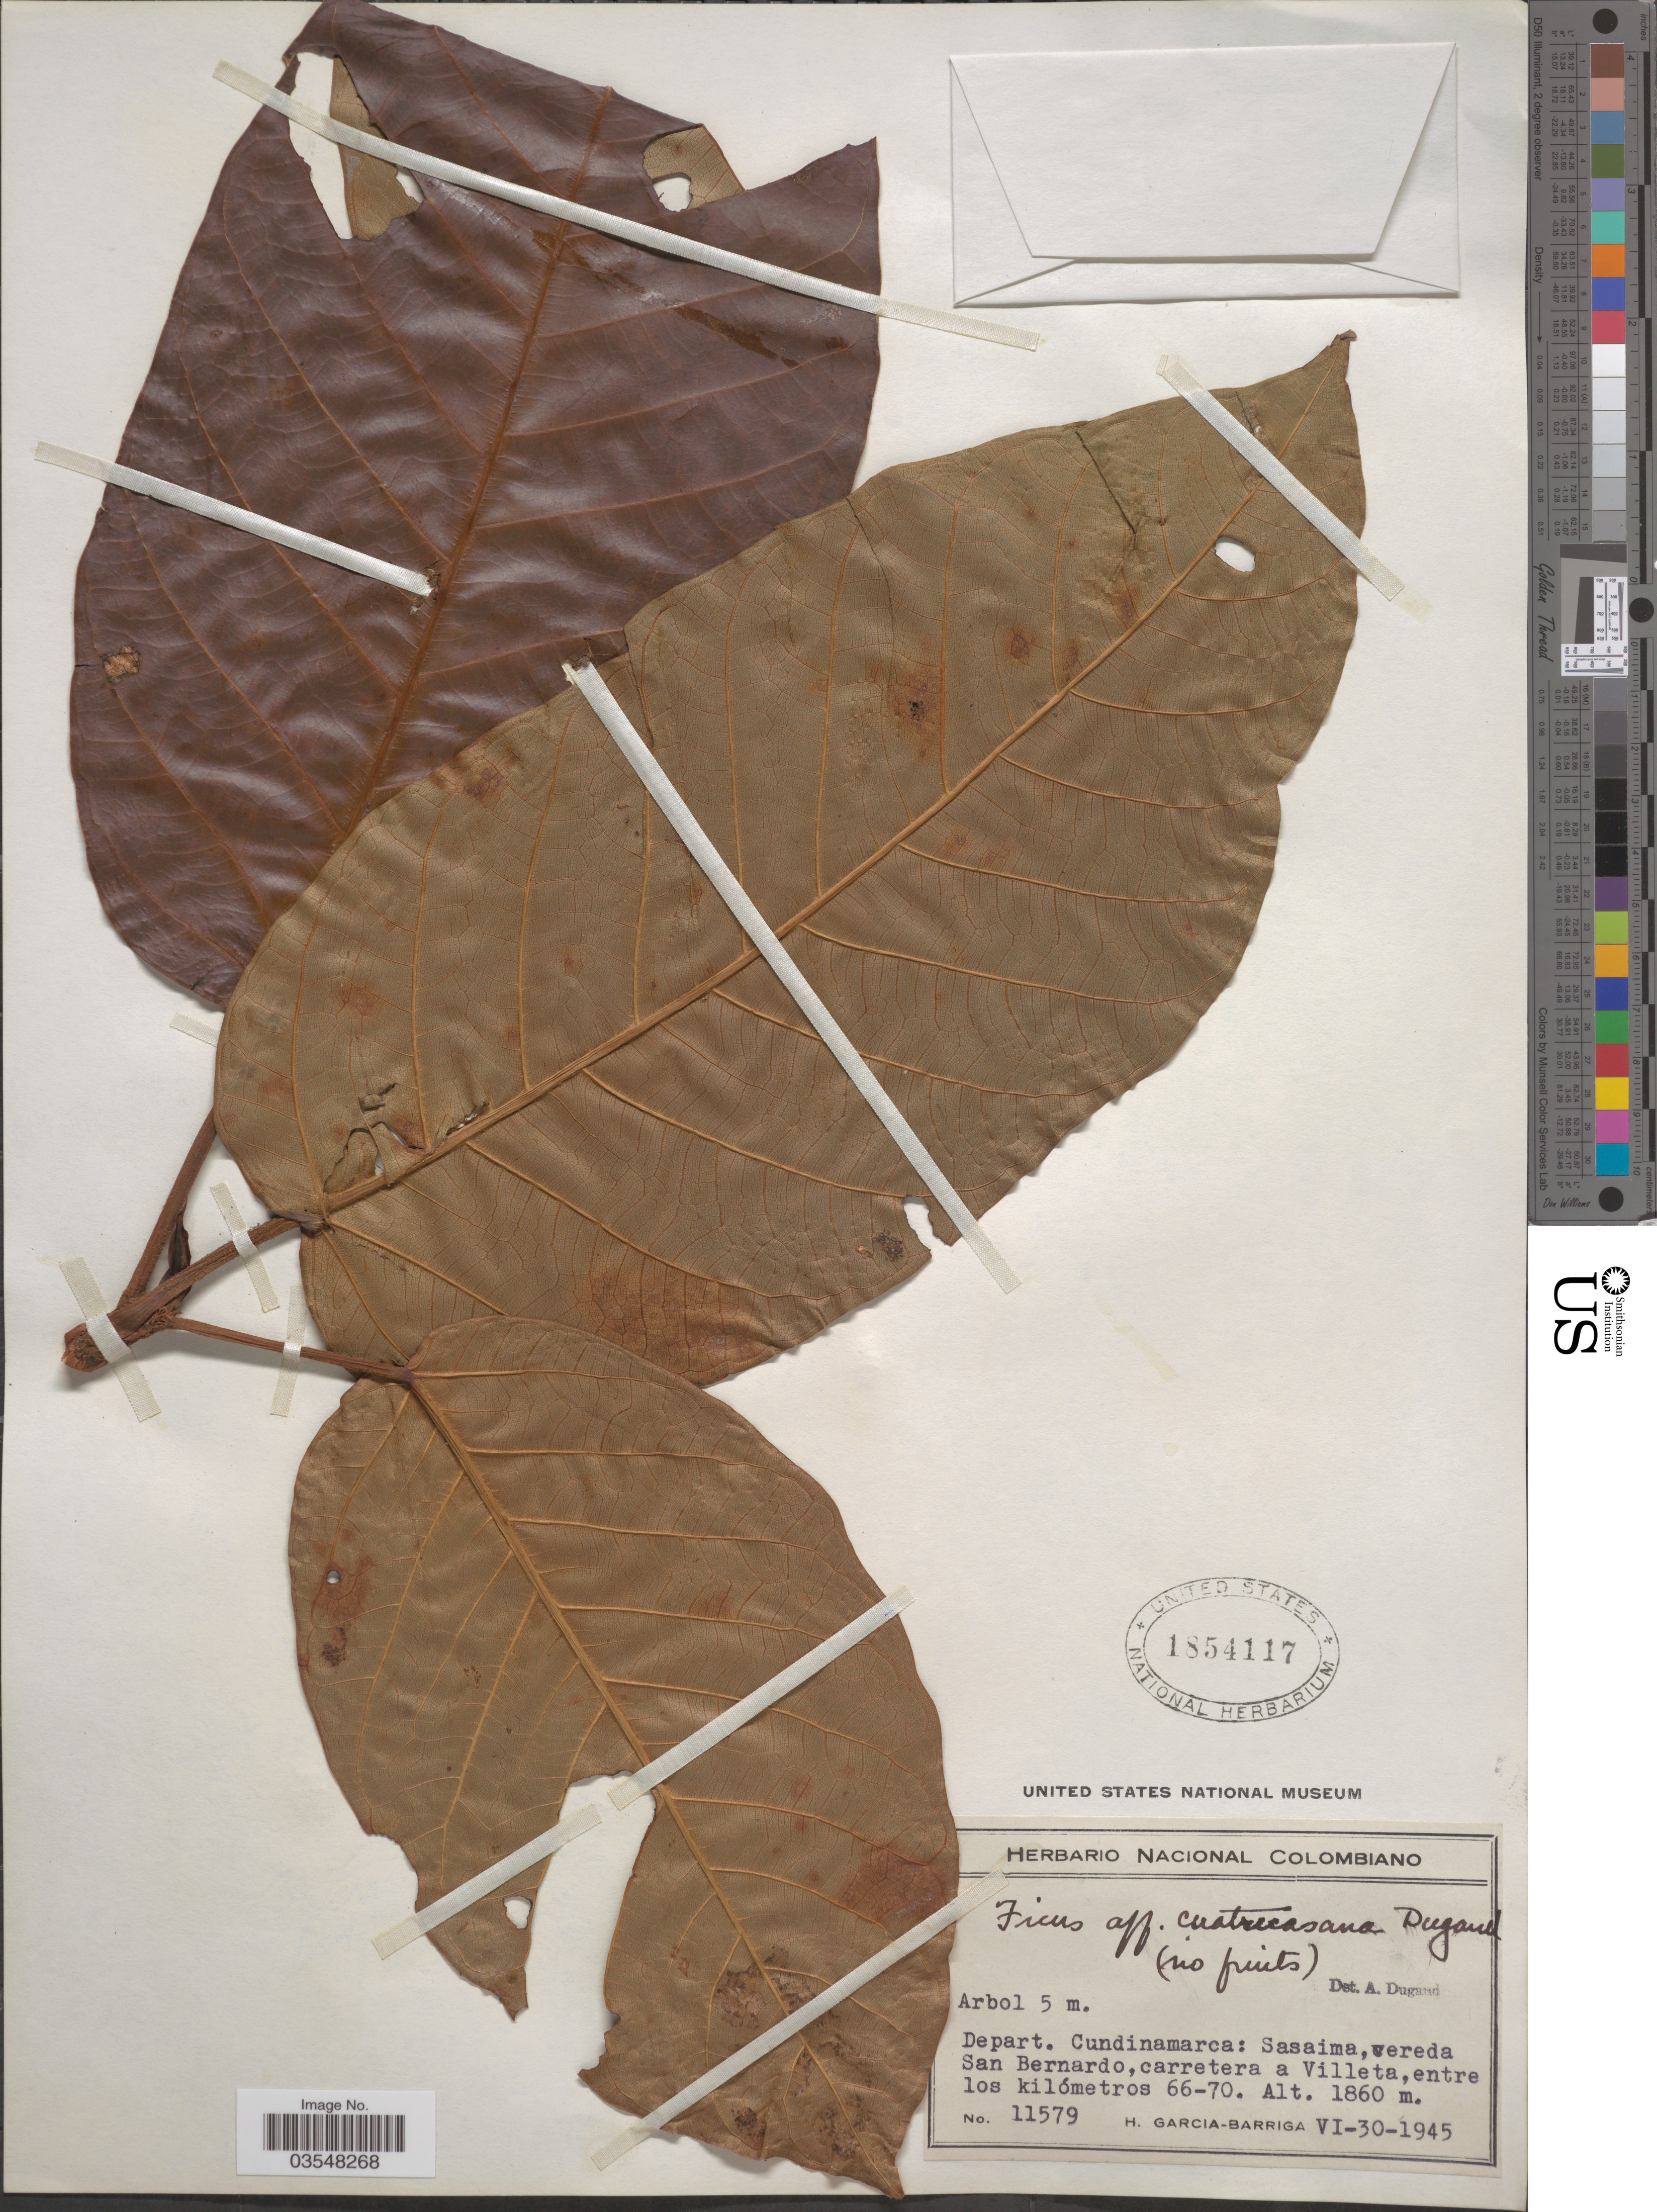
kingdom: Plantae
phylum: Tracheophyta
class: Magnoliopsida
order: Rosales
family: Moraceae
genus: Ficus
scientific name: Ficus cuatrecasasiana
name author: Dugand G.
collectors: H. García Barriga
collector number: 11579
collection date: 1945-06-30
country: Colombia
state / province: Cundinamarca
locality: Depart. Cundinamarca: Sasaima, vereda San Bernardo, carretera a Villeta, entre los kilómetros 66-70.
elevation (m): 1860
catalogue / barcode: US 1854117